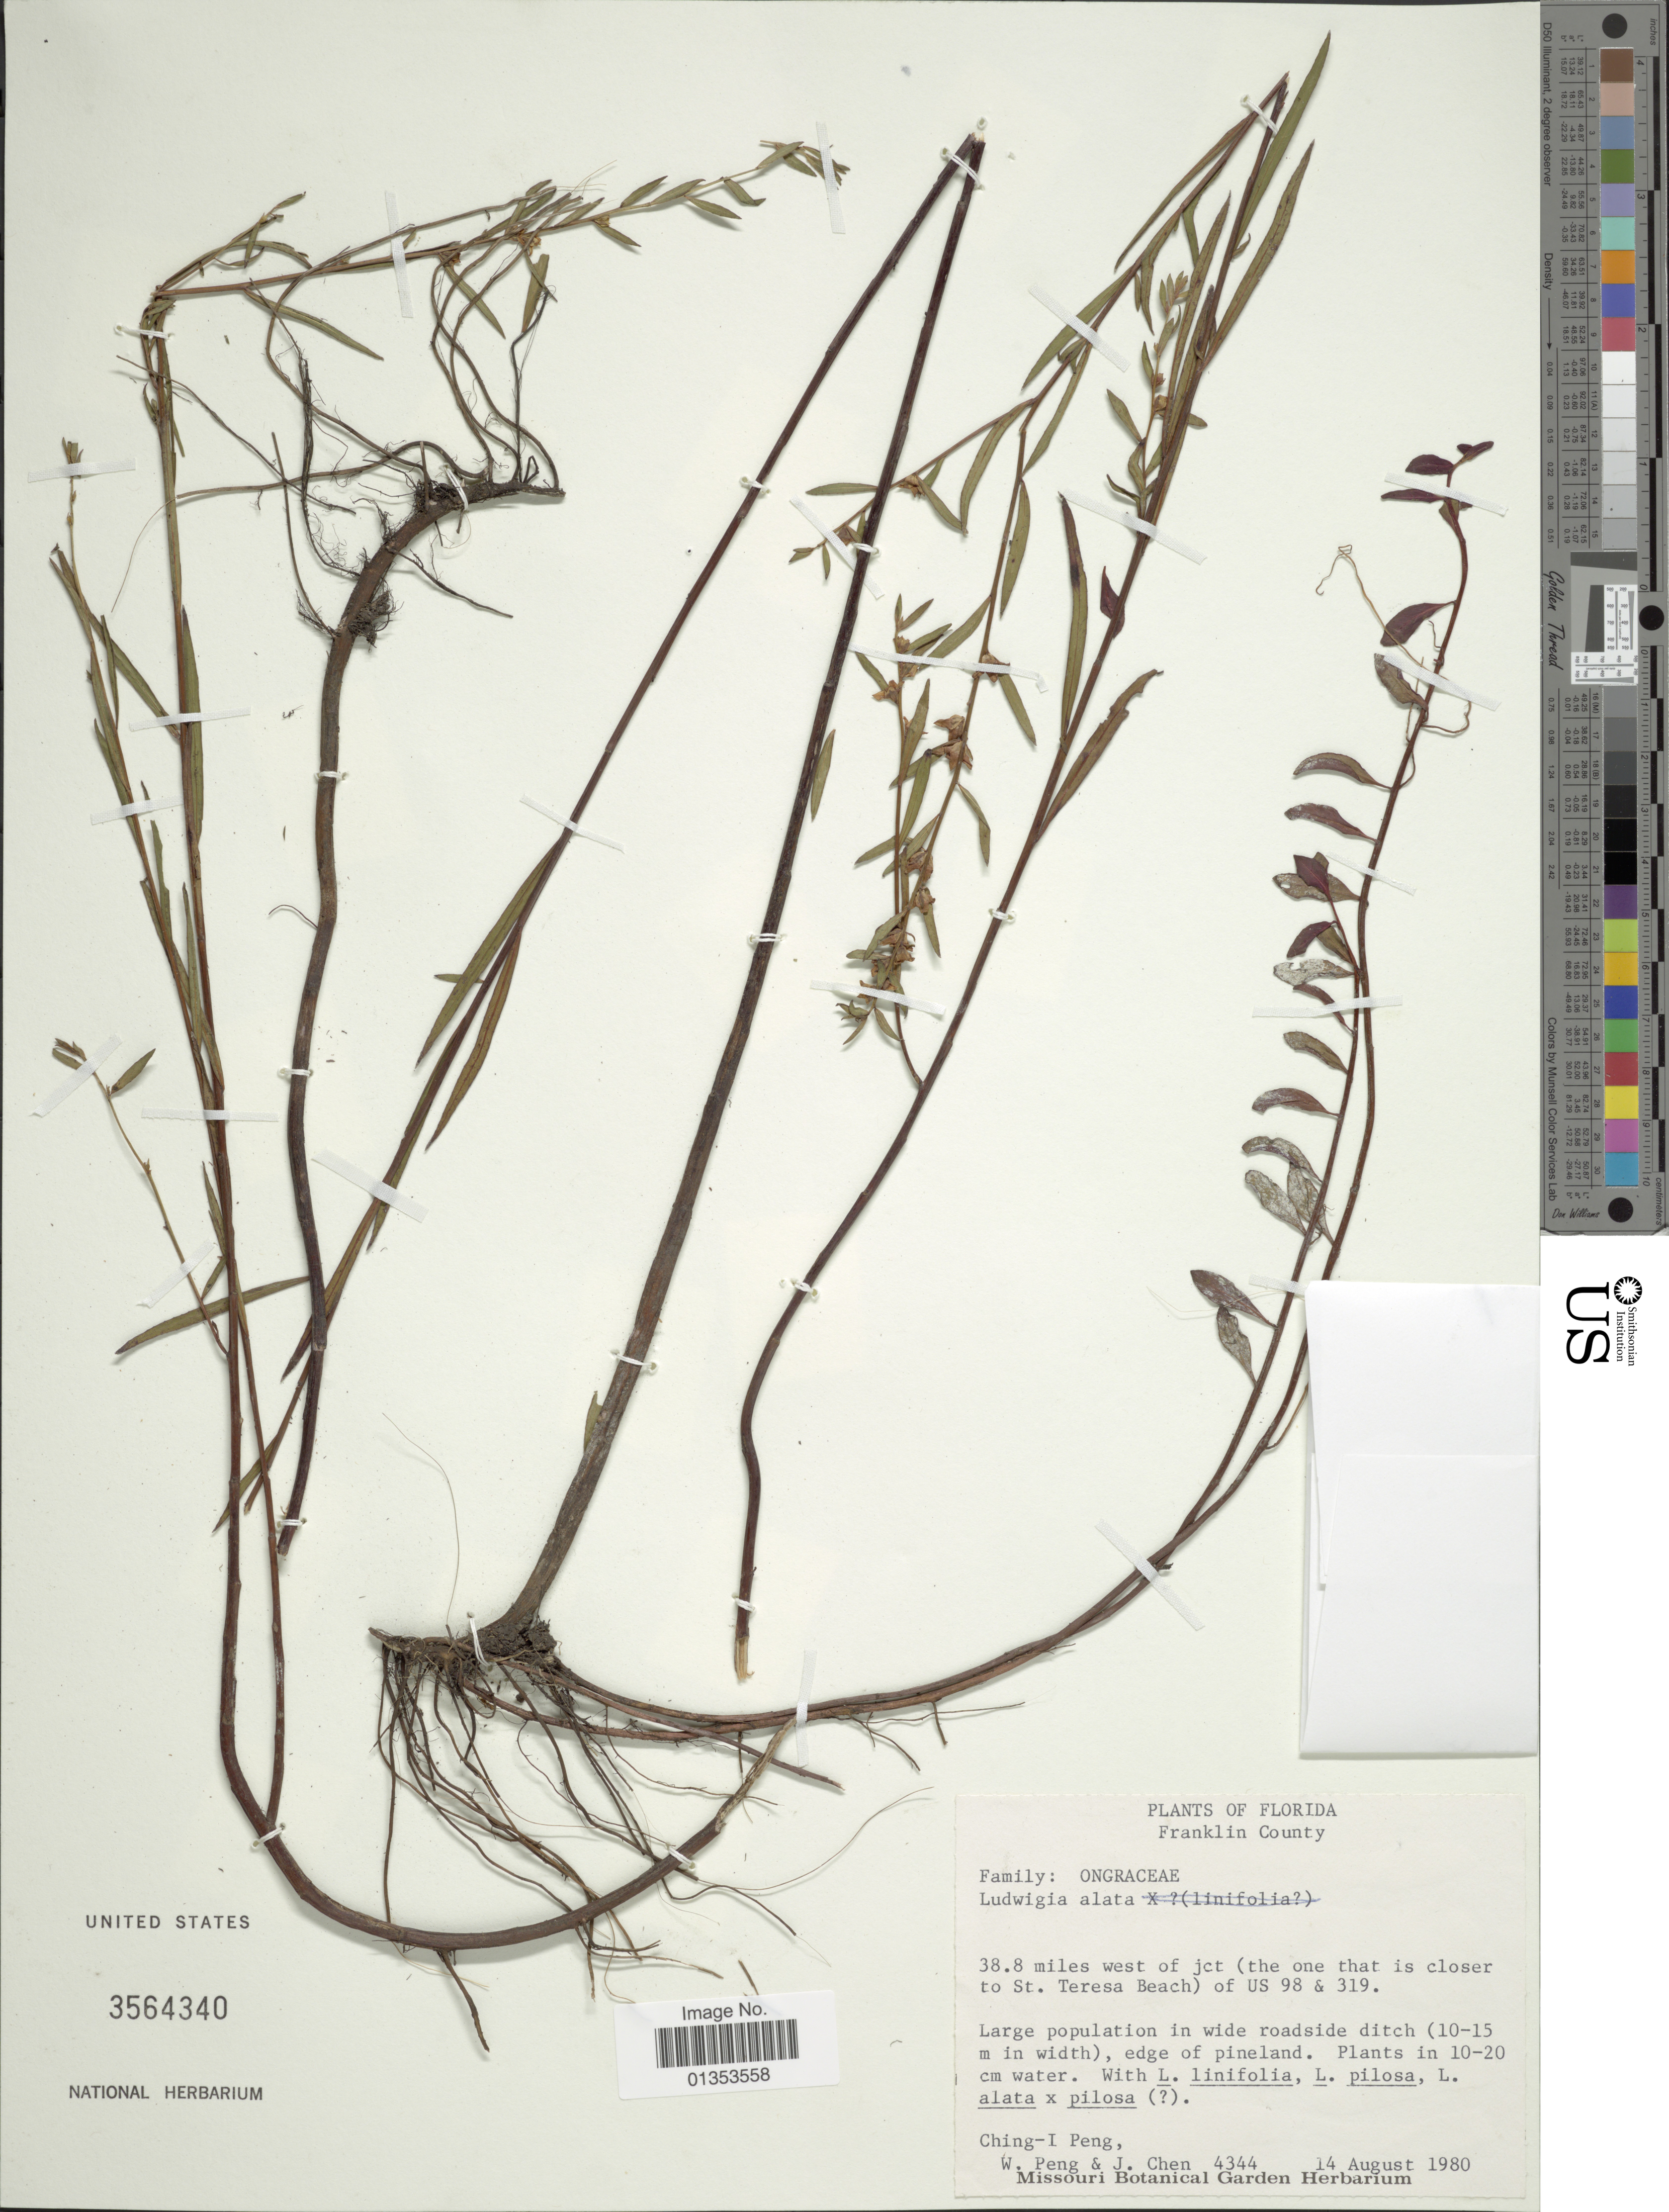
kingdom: Plantae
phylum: Tracheophyta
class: Magnoliopsida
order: Myrtales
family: Onagraceae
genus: Ludwigia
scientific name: Ludwigia alata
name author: Elliott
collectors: C.-I Peng, W. Peng & J. Chen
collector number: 4344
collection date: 1980-08-14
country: United States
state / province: Florida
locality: Franklin County, 38.8 miles west of jct (the one that is closer to St. Teresa Beach) of US 98 & 319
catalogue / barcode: US 3564340